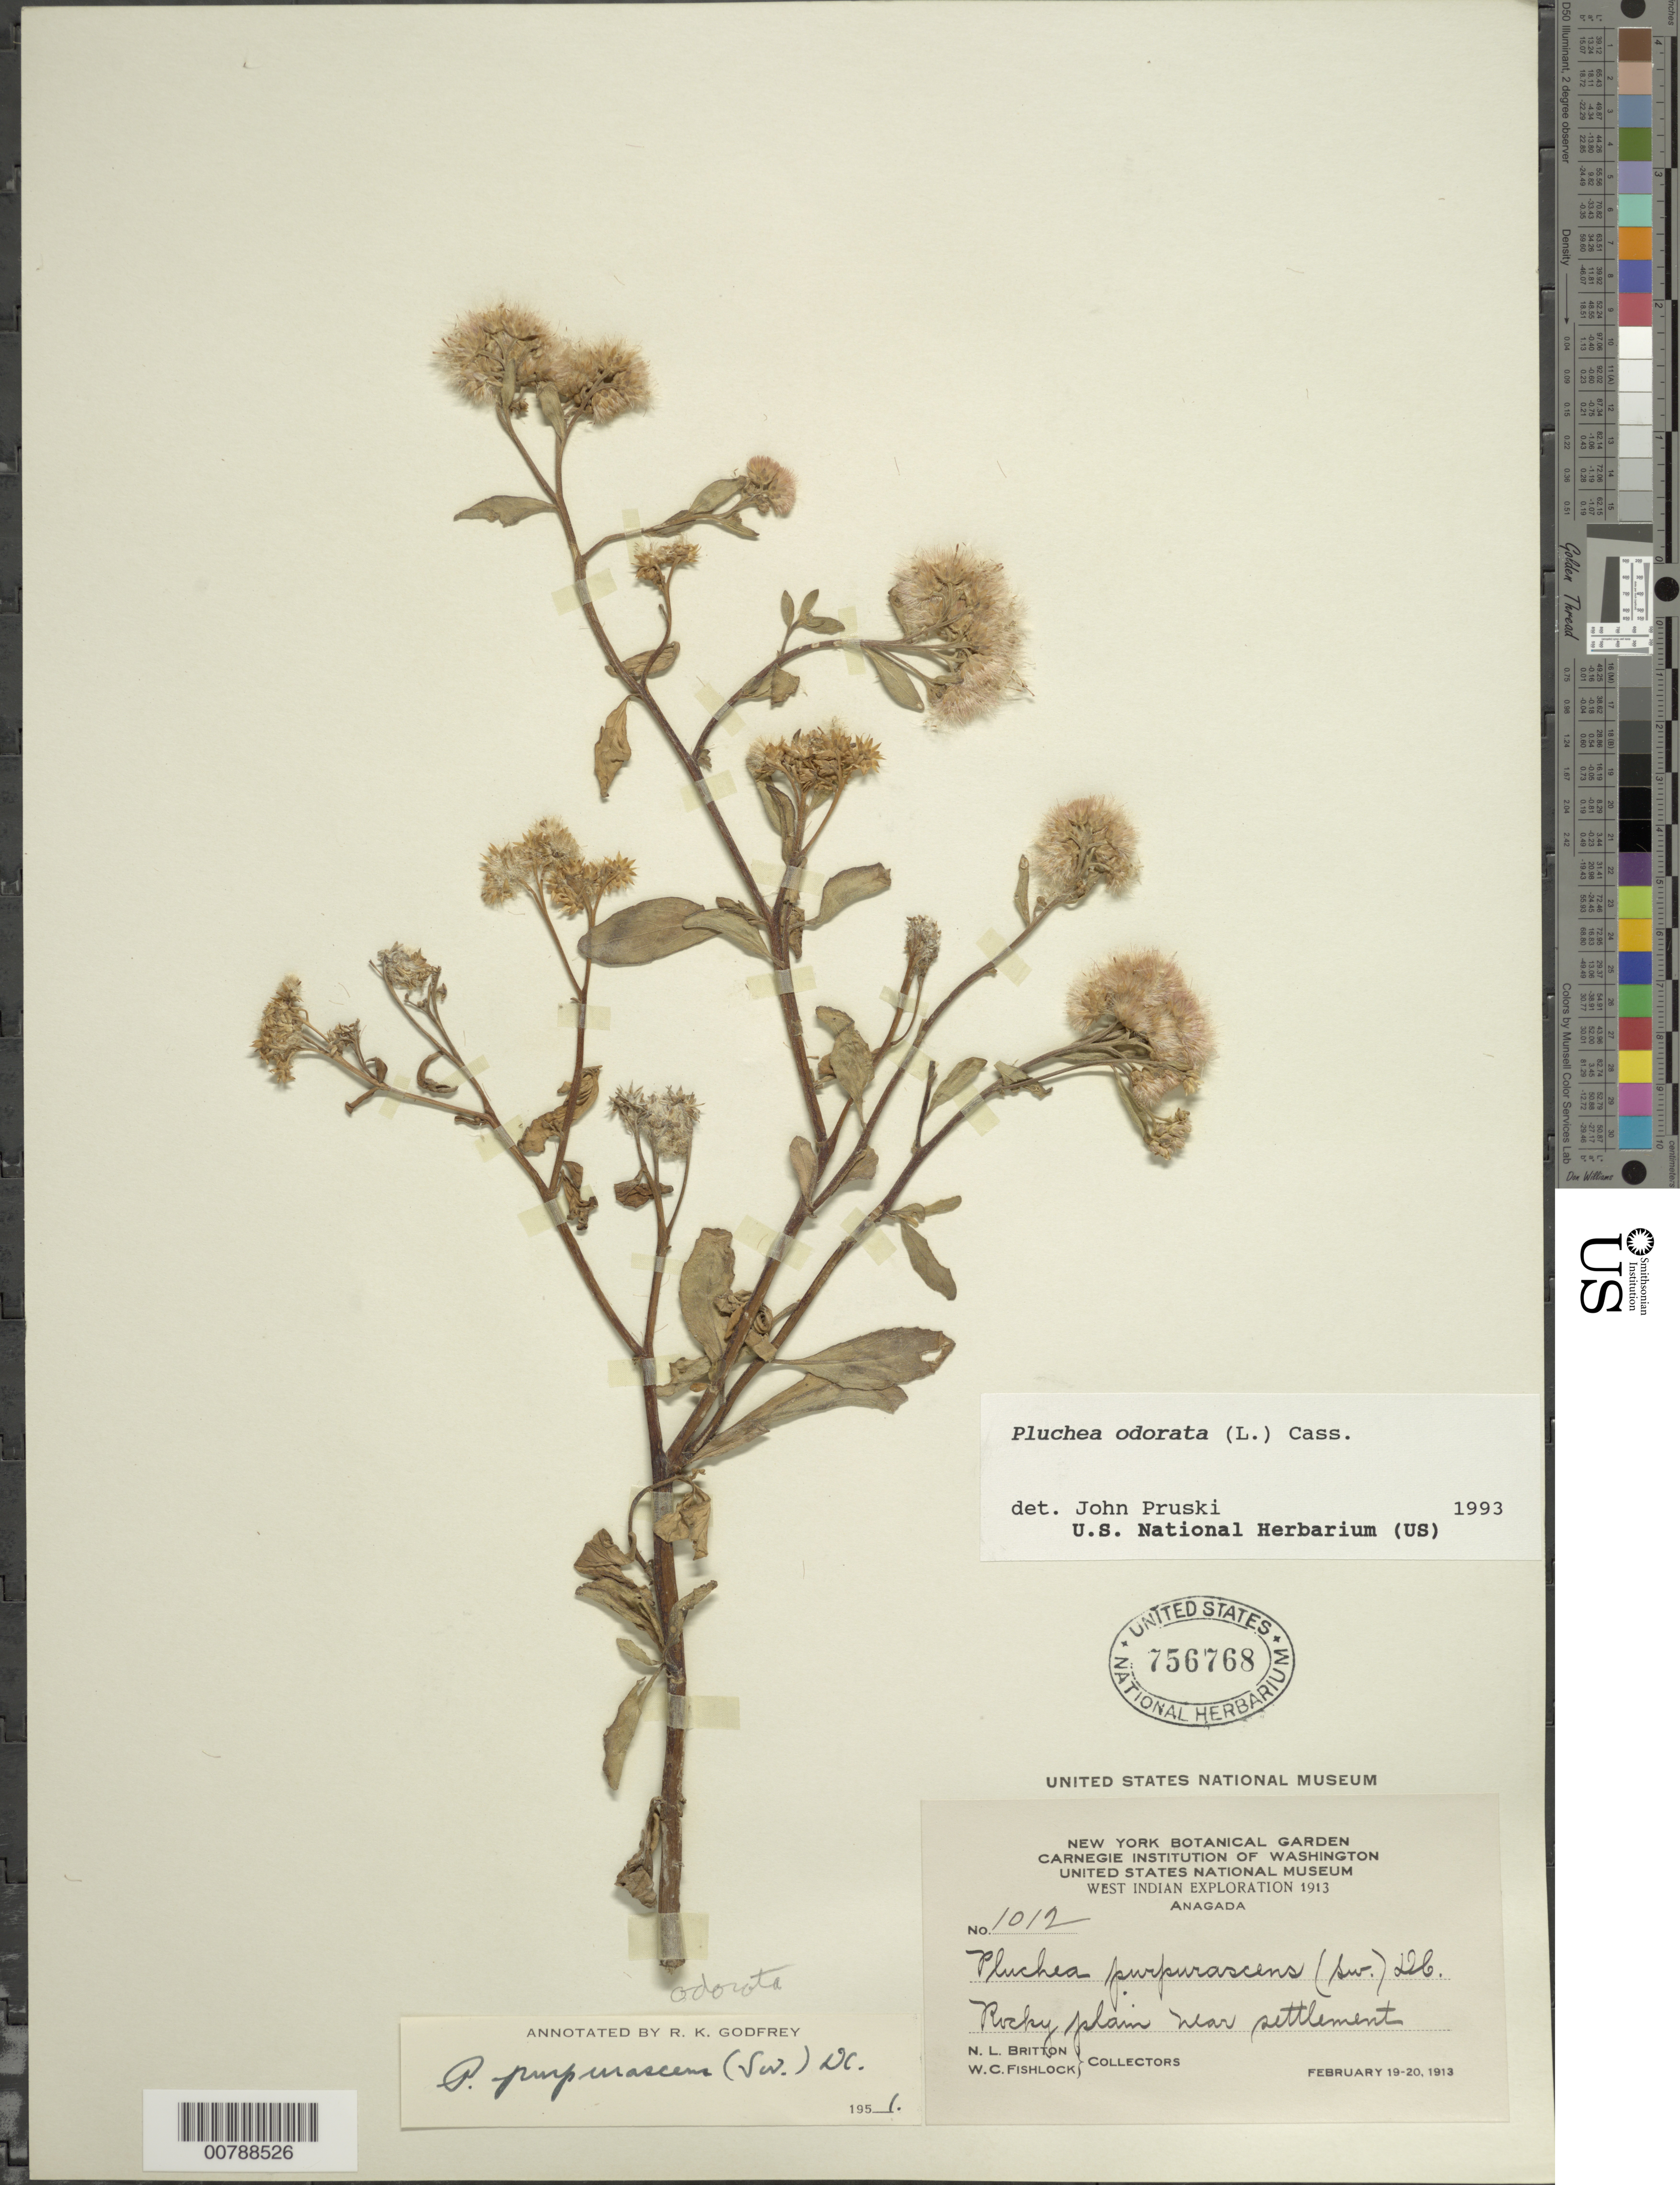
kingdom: Plantae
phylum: Tracheophyta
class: Magnoliopsida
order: Asterales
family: Asteraceae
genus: Pluchea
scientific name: Pluchea odorata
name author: (L.) Cass.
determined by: Pruski, J. F.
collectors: N. Britton & W. Fishlock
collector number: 1012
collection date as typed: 19 Feb 1913 to 20 Feb 1913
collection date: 1913-02-19/1913-02-20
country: British Virgin Islands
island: Anegada I.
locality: Rocky plain near settlement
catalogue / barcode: US 756768